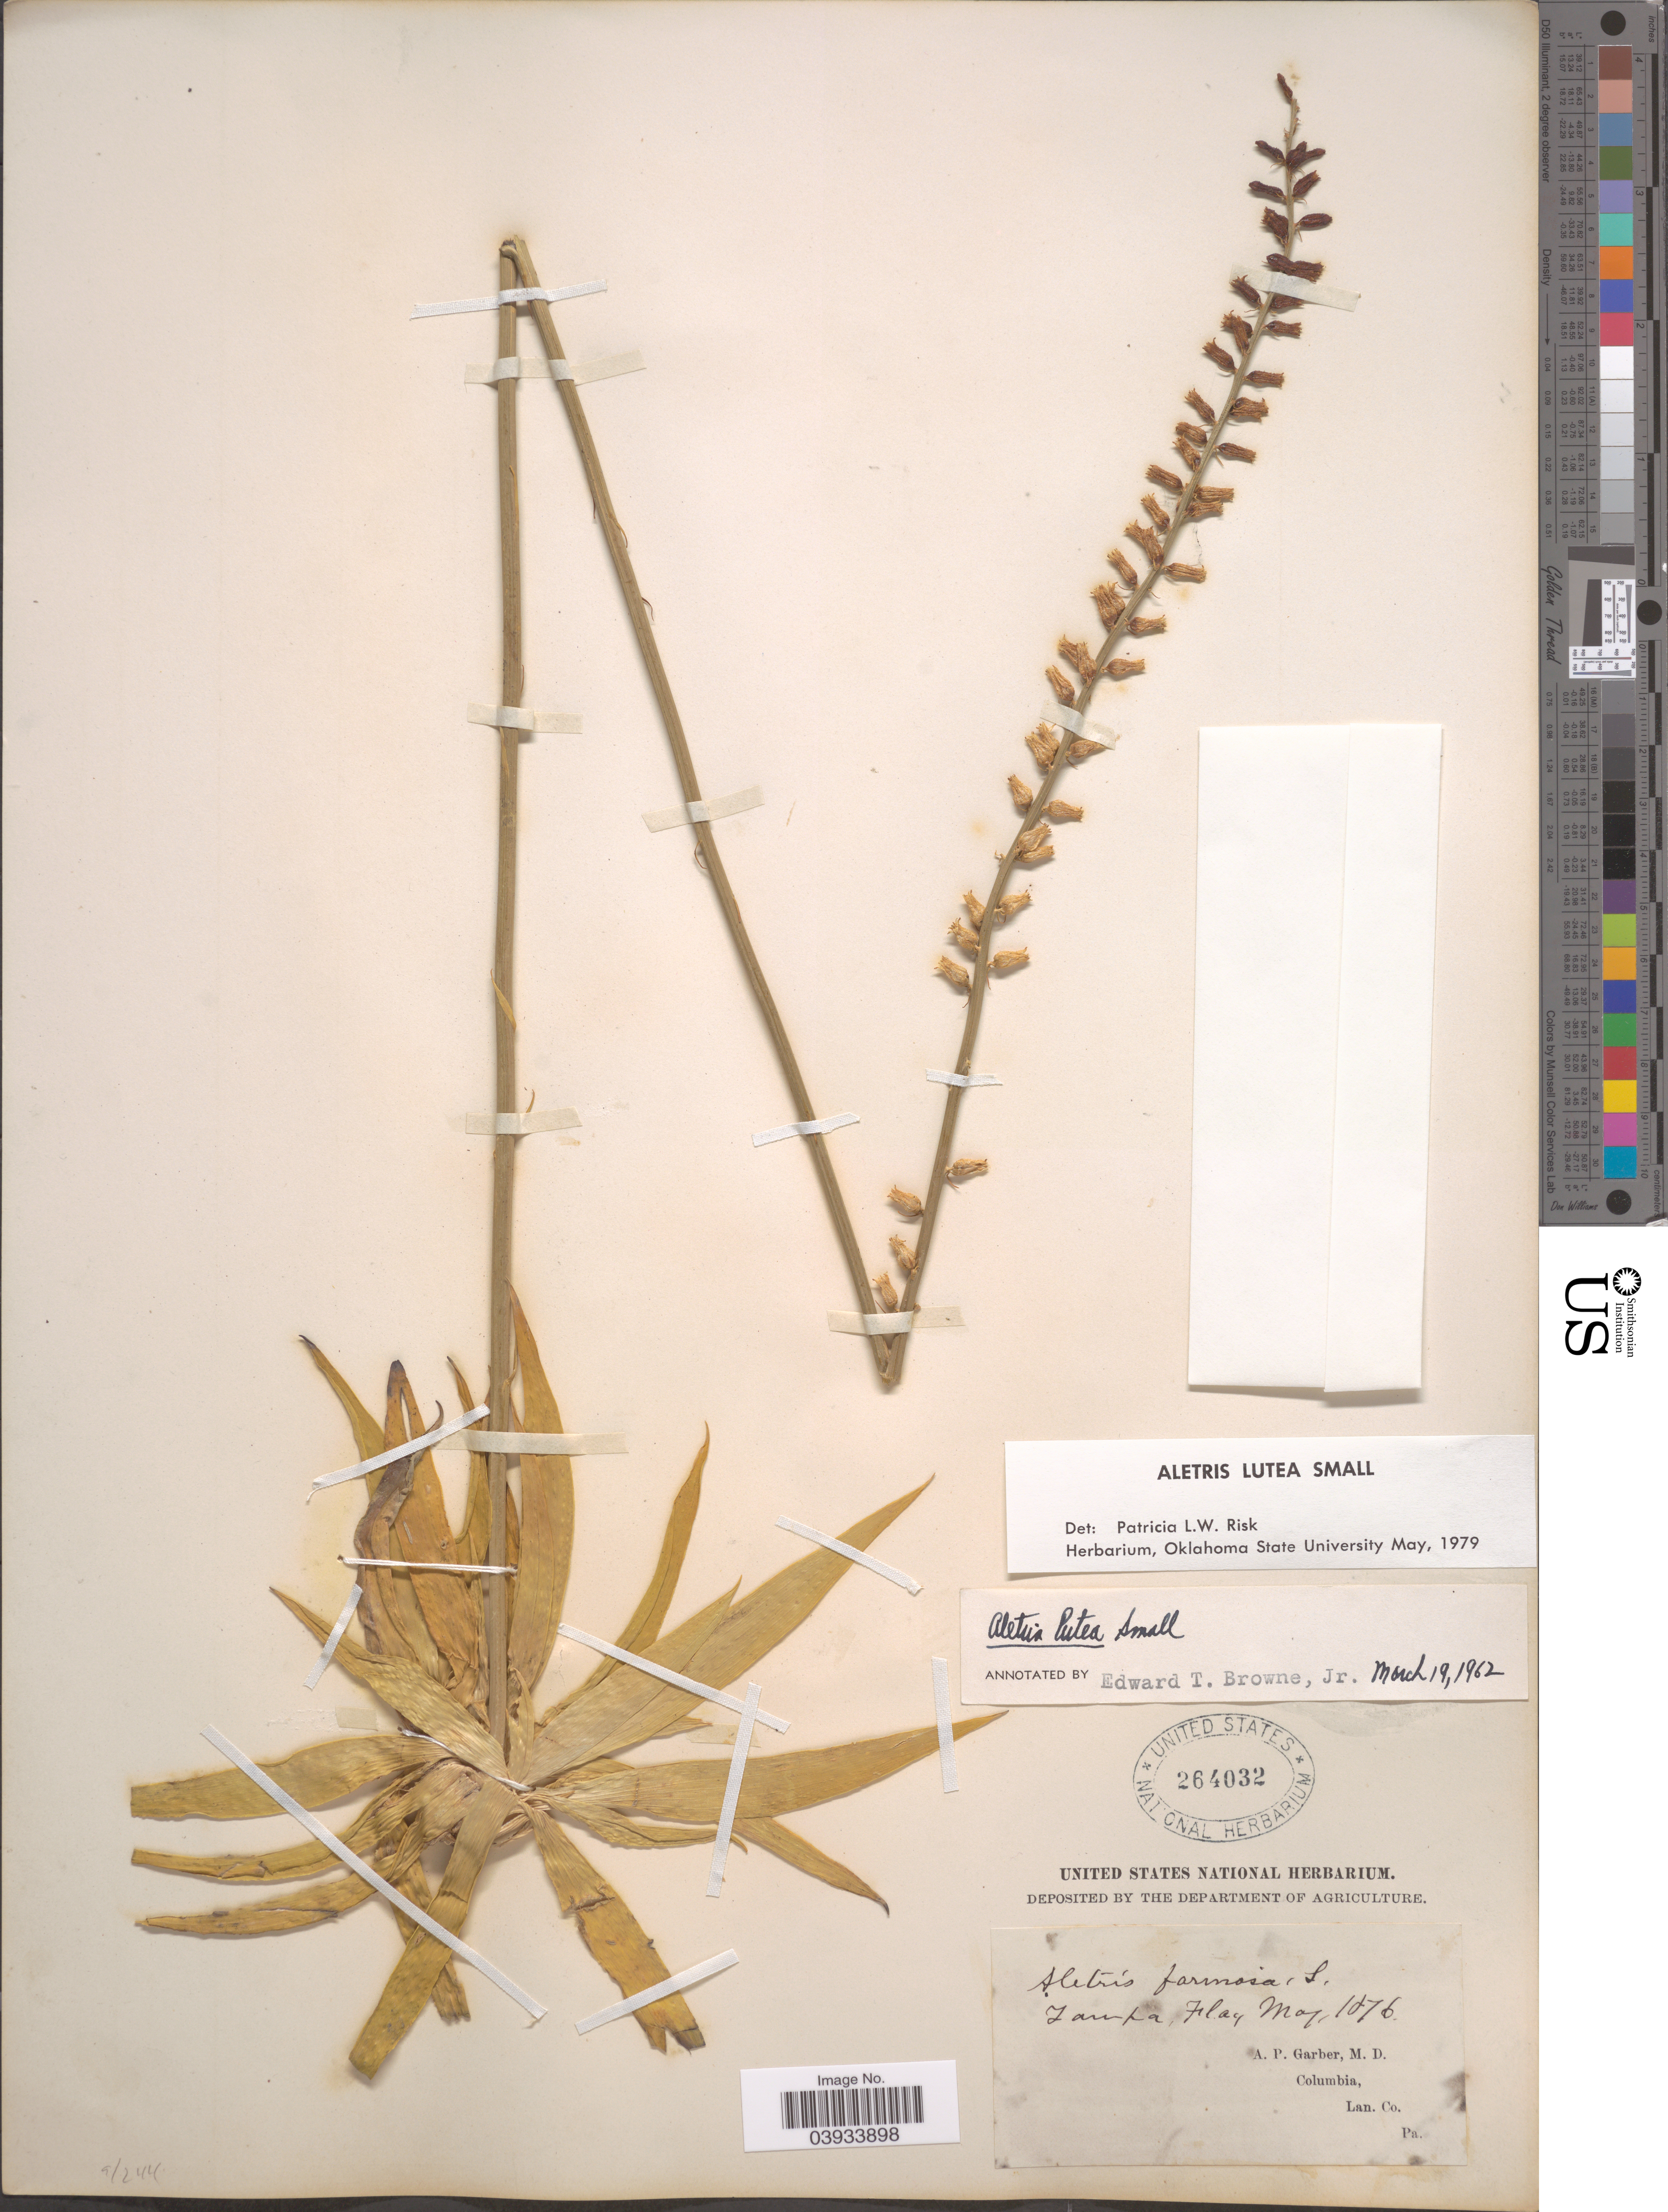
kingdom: Plantae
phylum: Tracheophyta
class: Liliopsida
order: Dioscoreales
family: Nartheciaceae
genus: Aletris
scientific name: Aletris lutea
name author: Small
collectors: A. P. Garber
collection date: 1876-05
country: United States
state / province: Florida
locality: Tampa.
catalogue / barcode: US 264032